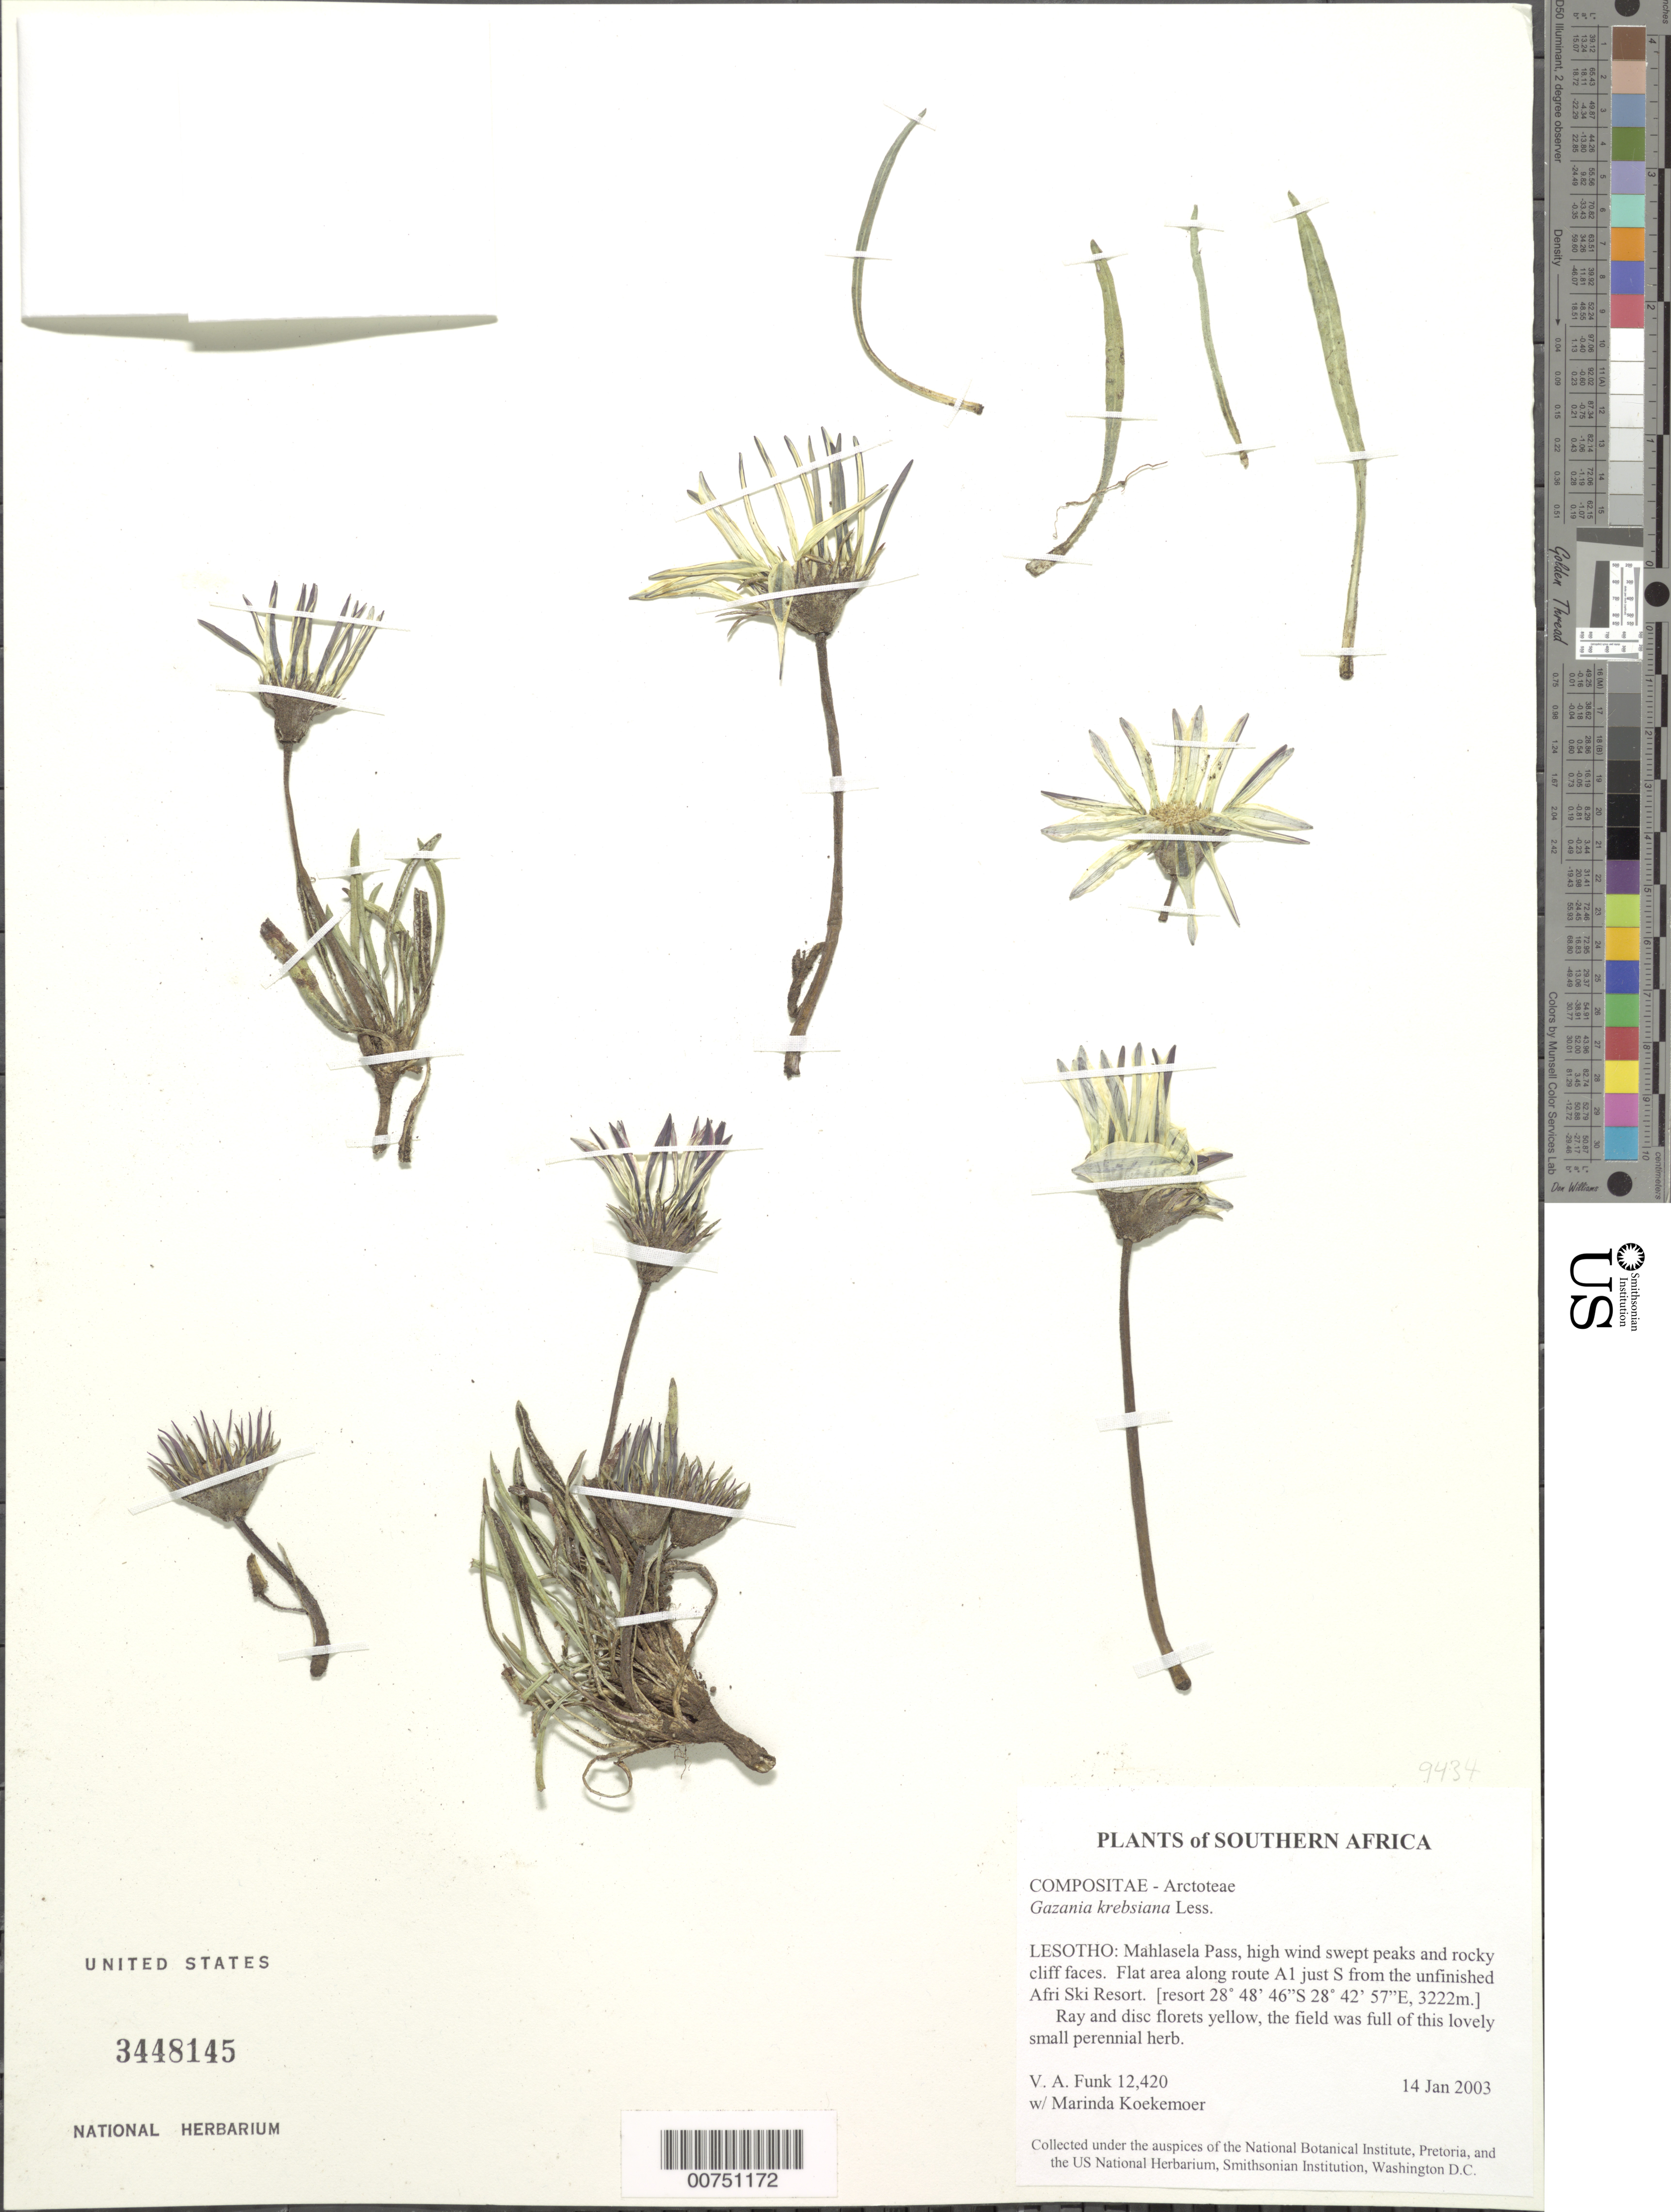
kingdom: Plantae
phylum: Tracheophyta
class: Magnoliopsida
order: Asterales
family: Asteraceae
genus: Gazania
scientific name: Gazania krebsiana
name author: Less.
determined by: Funk, Vicki A., (BOT), Smithsonian Institution - National Museum of Natural History (UNITED STATES)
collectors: V. Funk & M. Koekemoer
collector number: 12420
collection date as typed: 14 January 2003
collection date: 2003-01-14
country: Lesotho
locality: Mahlasela Pass, along route A1, just S of Afri Ski Resort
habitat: High wind swept peaks and rocky cliff faces, flat area along road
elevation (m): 3222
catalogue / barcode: US 3448145